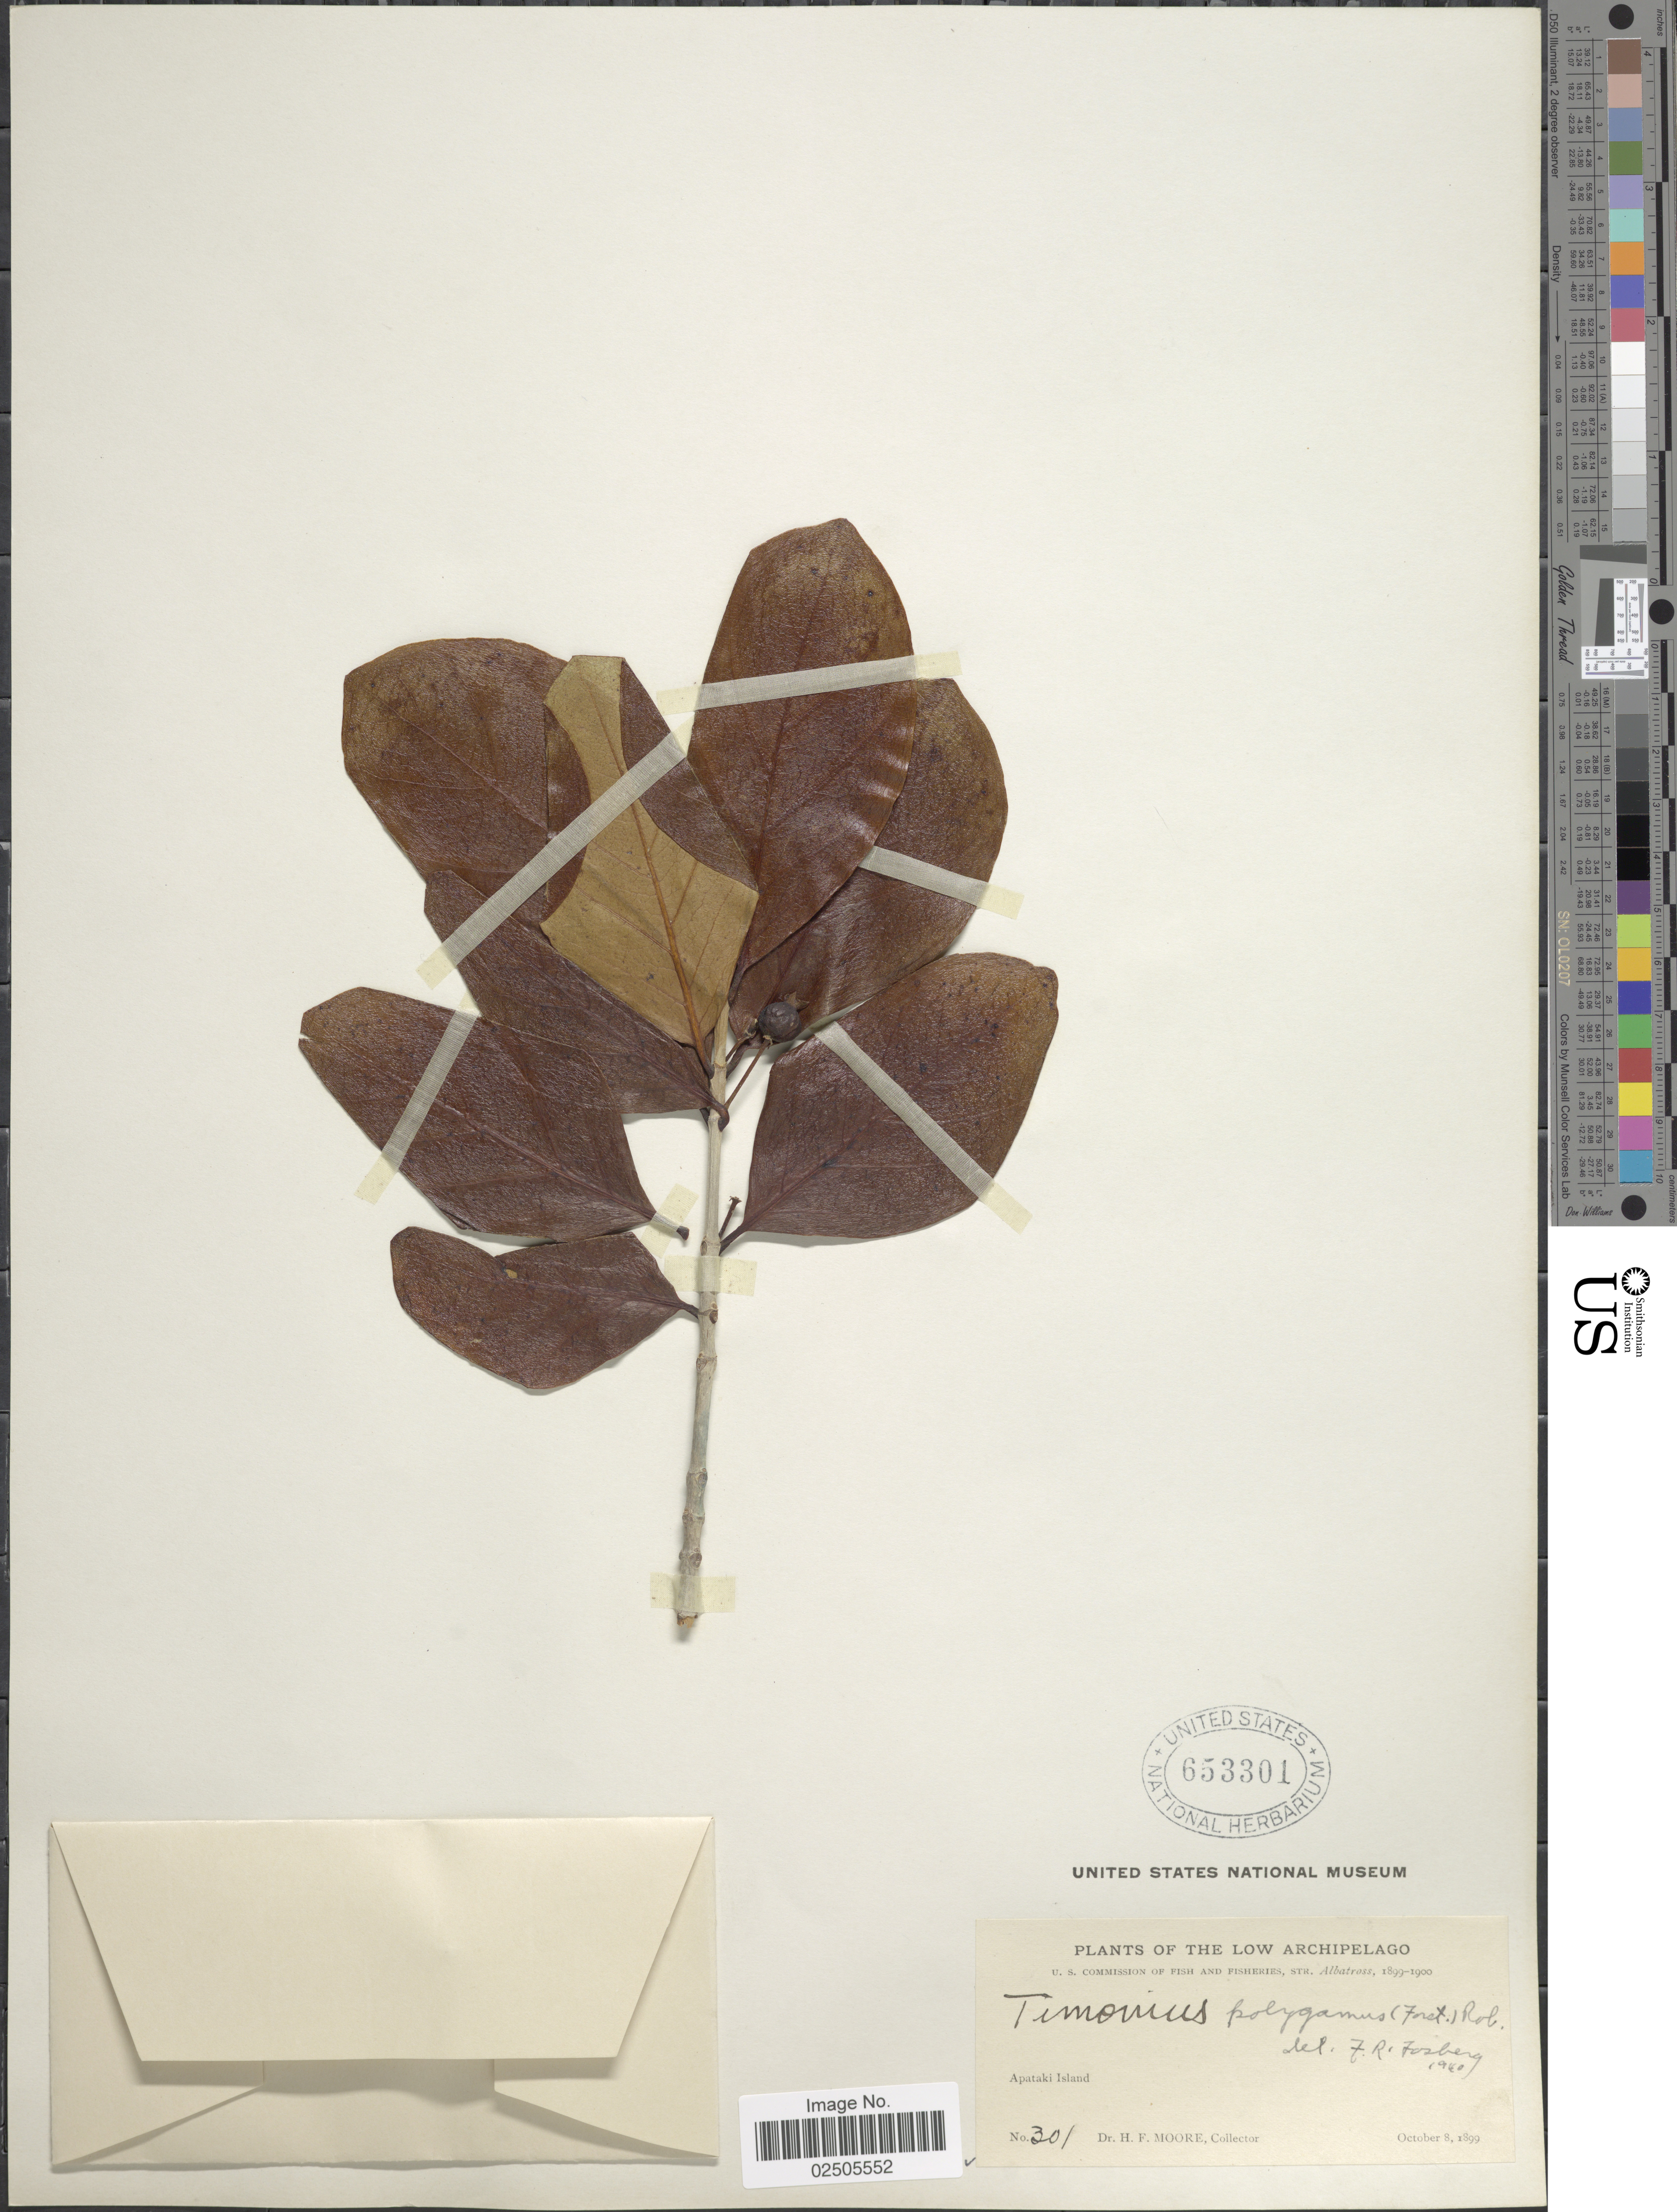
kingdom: Plantae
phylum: Tracheophyta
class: Magnoliopsida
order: Gentianales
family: Rubiaceae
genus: Timonius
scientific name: Timonius polygamus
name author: (G. Forst.) Rob.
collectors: H. F. Moore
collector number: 301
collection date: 1899-10-08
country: French Polynesia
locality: The Low Archipelago, Apataki Island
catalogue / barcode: US 653301